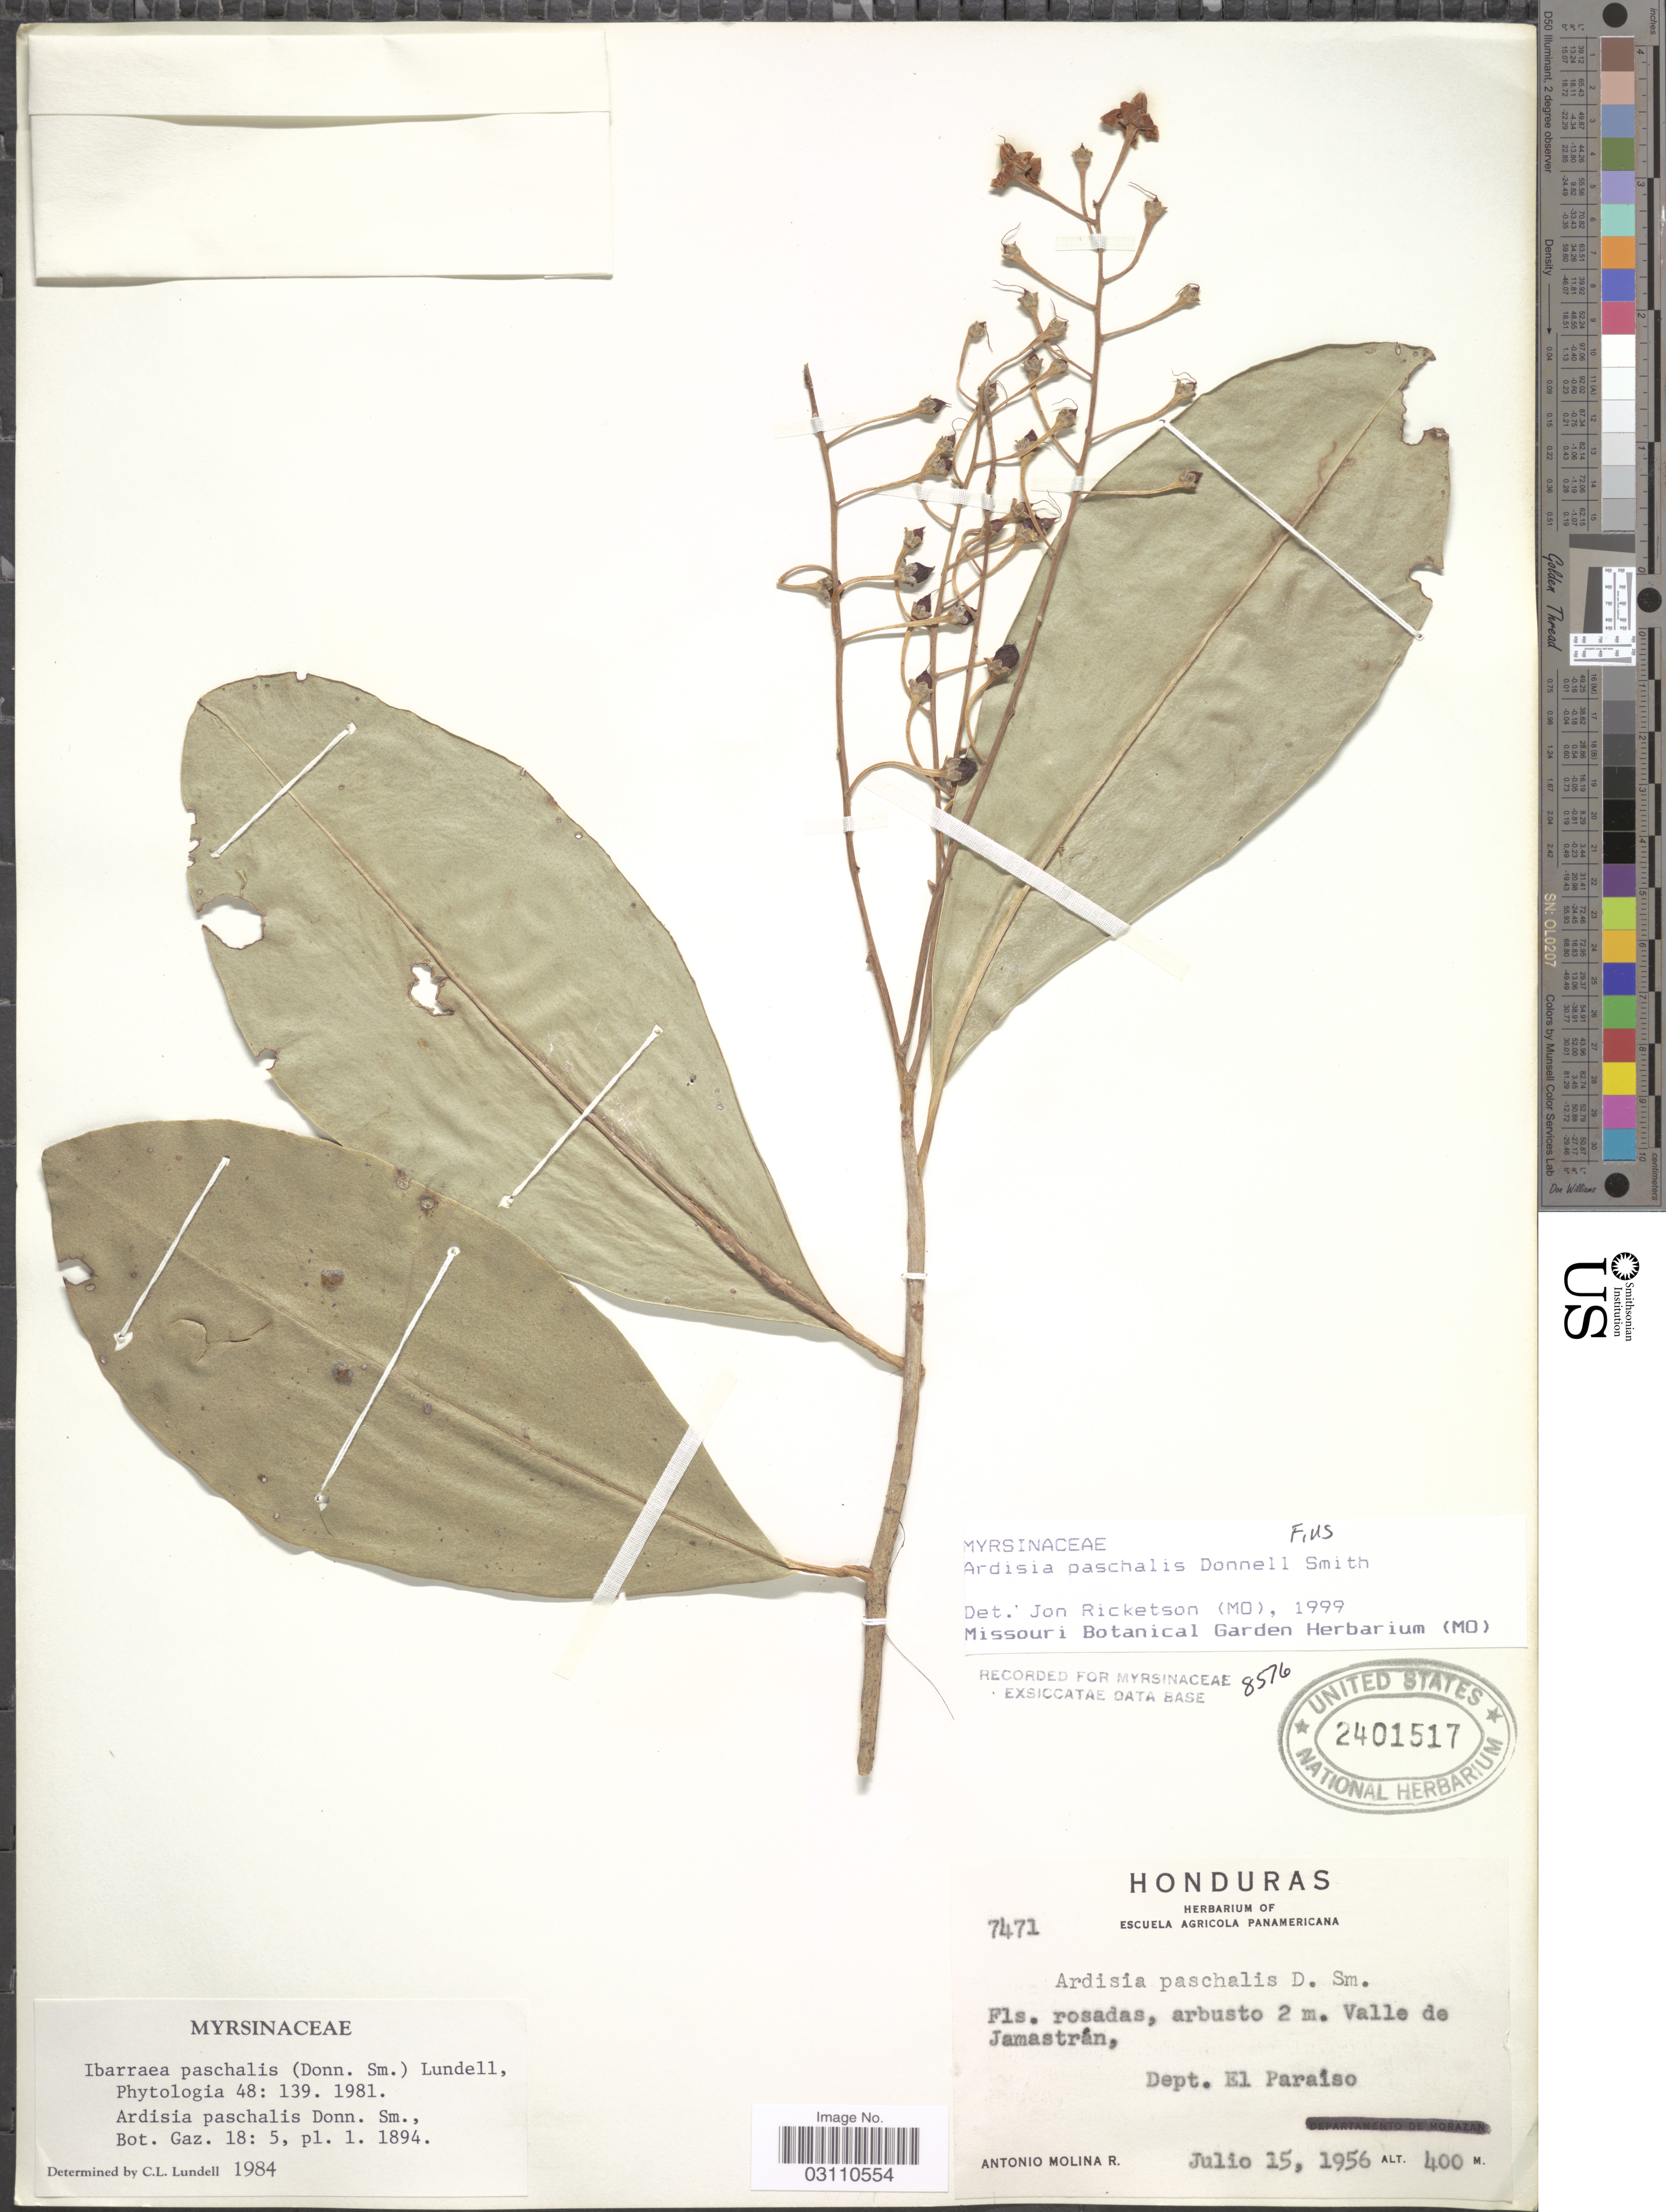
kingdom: Plantae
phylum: Tracheophyta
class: Magnoliopsida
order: Ericales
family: Primulaceae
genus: Ardisia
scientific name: Ardisia paschalis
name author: Donn. Sm.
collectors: A. Molina R.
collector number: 7471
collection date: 1956-07-15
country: Honduras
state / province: El Paraíso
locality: Valle de Jamastrán, Dept. El Paraíso.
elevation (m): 400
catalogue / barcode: US 2401517